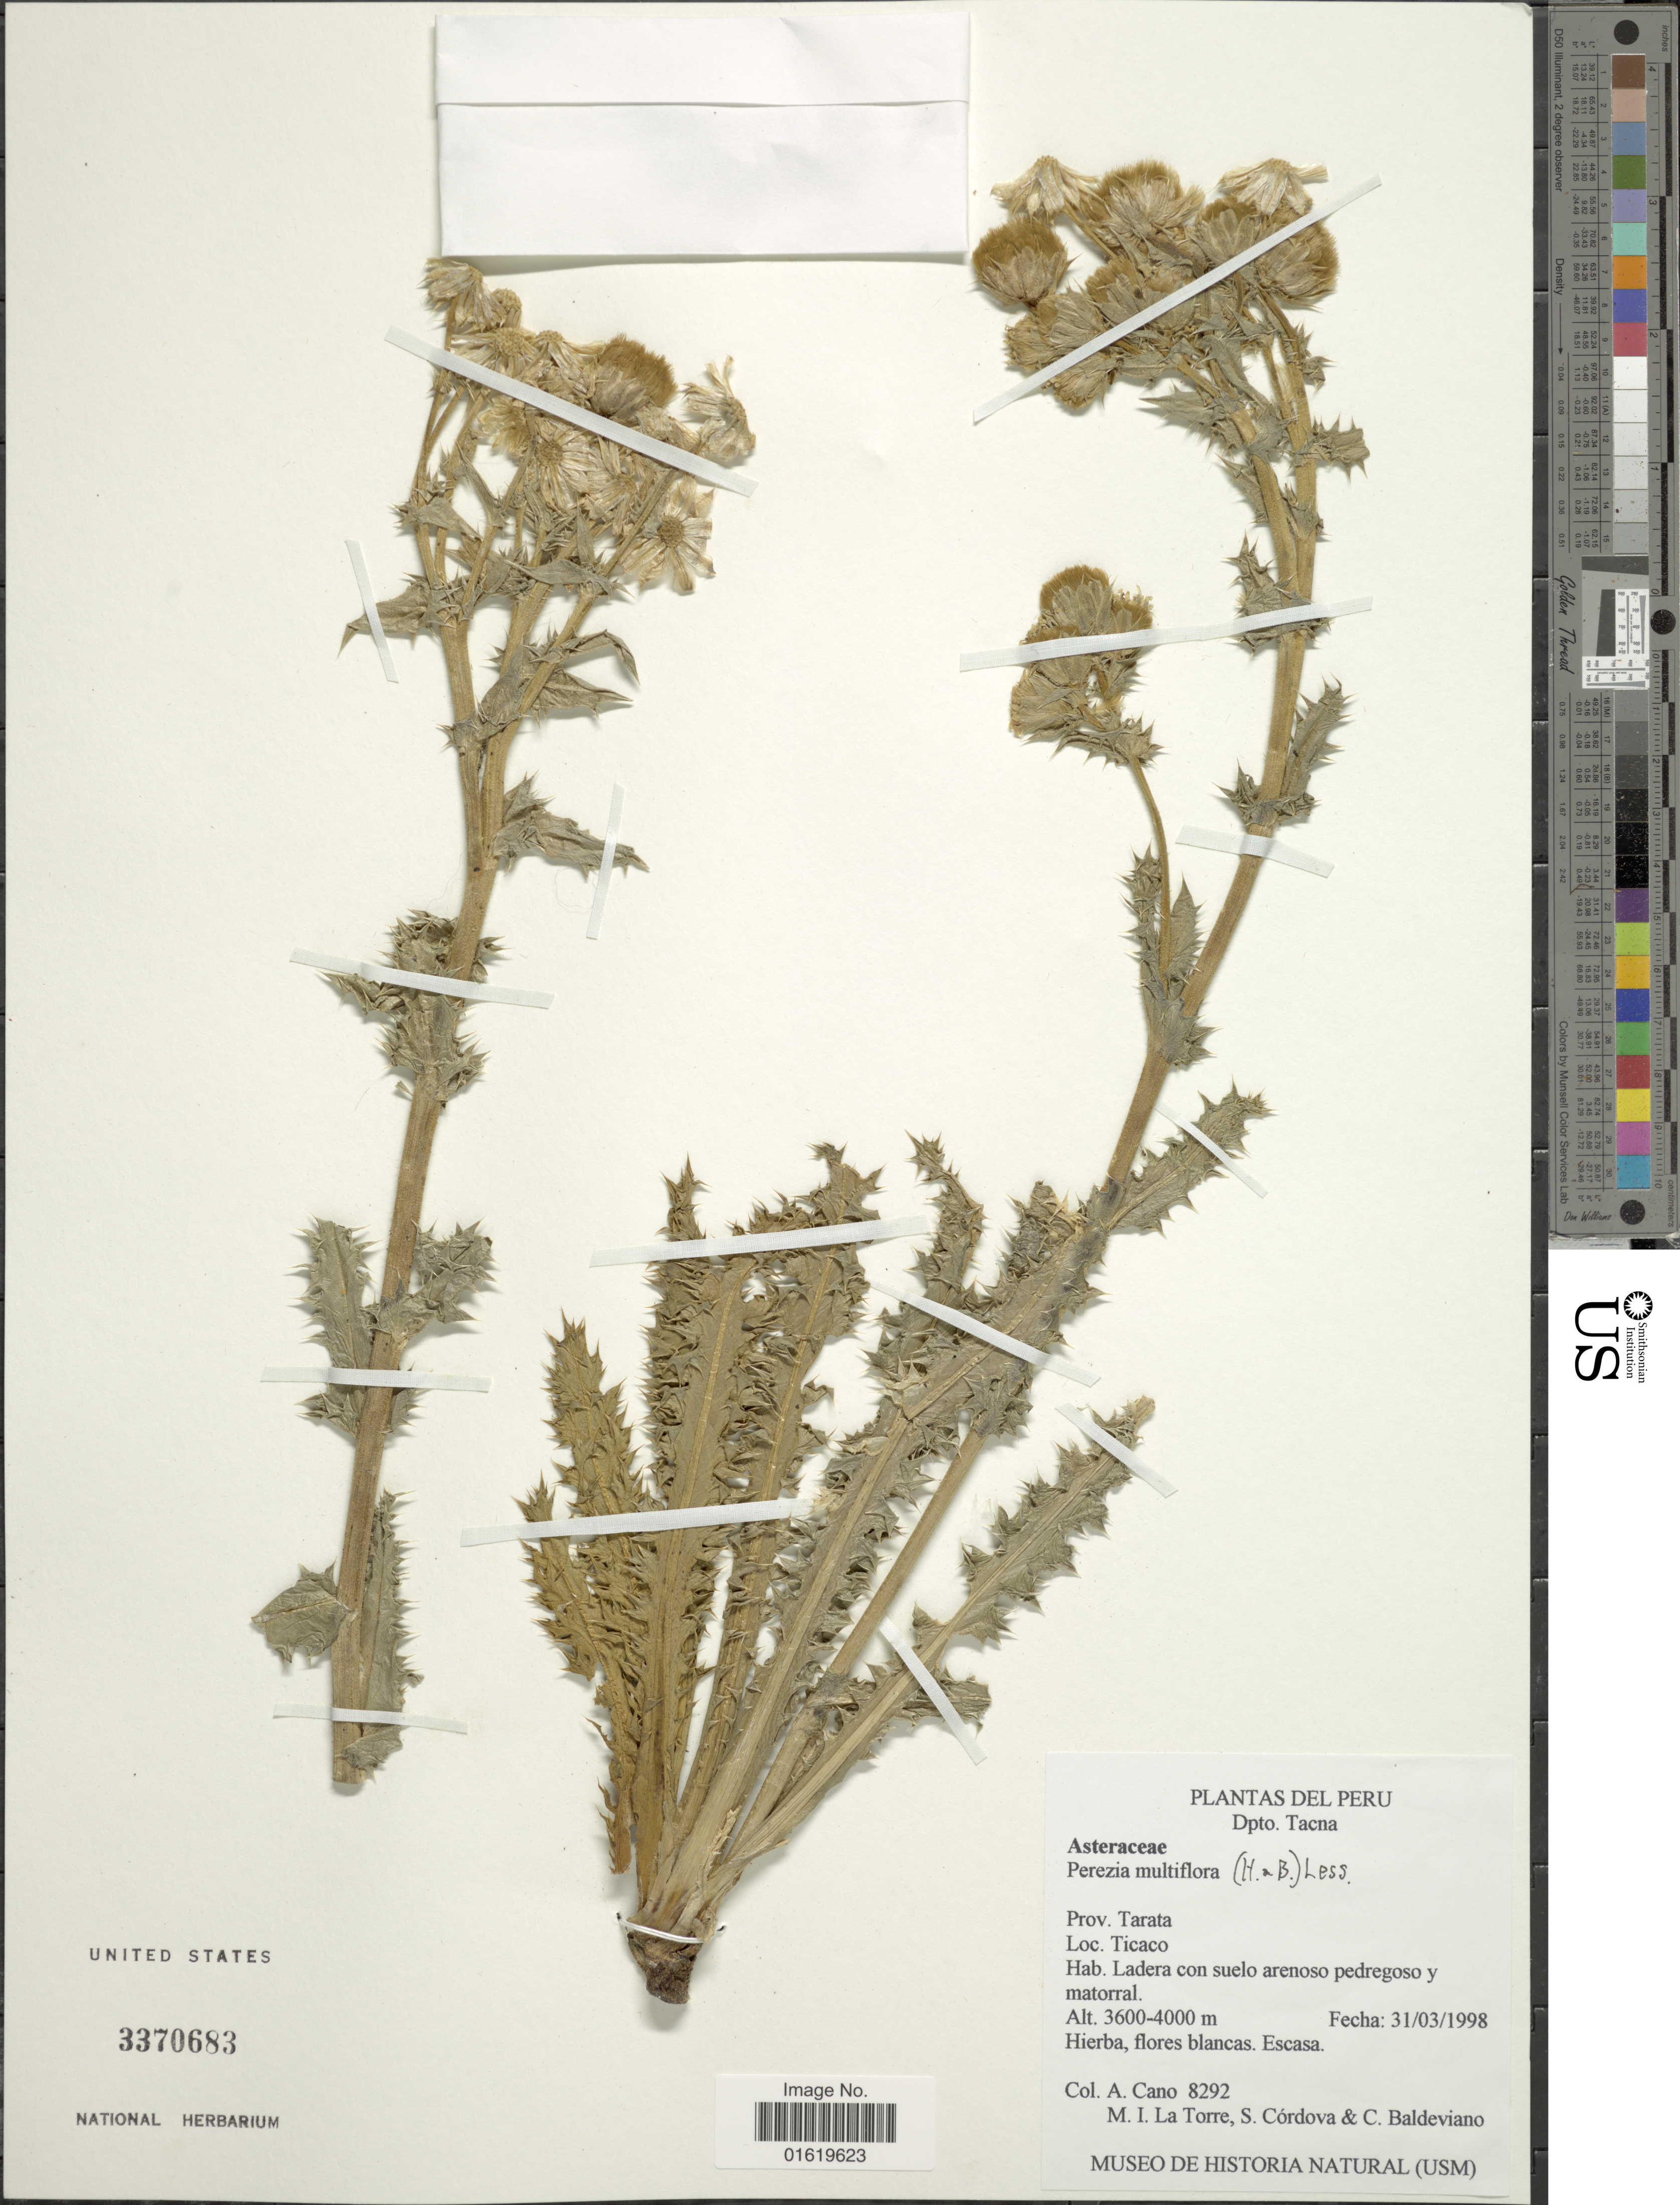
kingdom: Plantae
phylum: Tracheophyta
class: Magnoliopsida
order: Asterales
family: Asteraceae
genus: Perezia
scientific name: Perezia multiflora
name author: Less.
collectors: A. Cano, M. Torre, S. Cordova & C. Baldeviano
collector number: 8292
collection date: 1998-03-31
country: Peru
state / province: Tacna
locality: Dpto. Tacna. Prov. Tarata. Ticaco.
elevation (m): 3600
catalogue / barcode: US 3370683